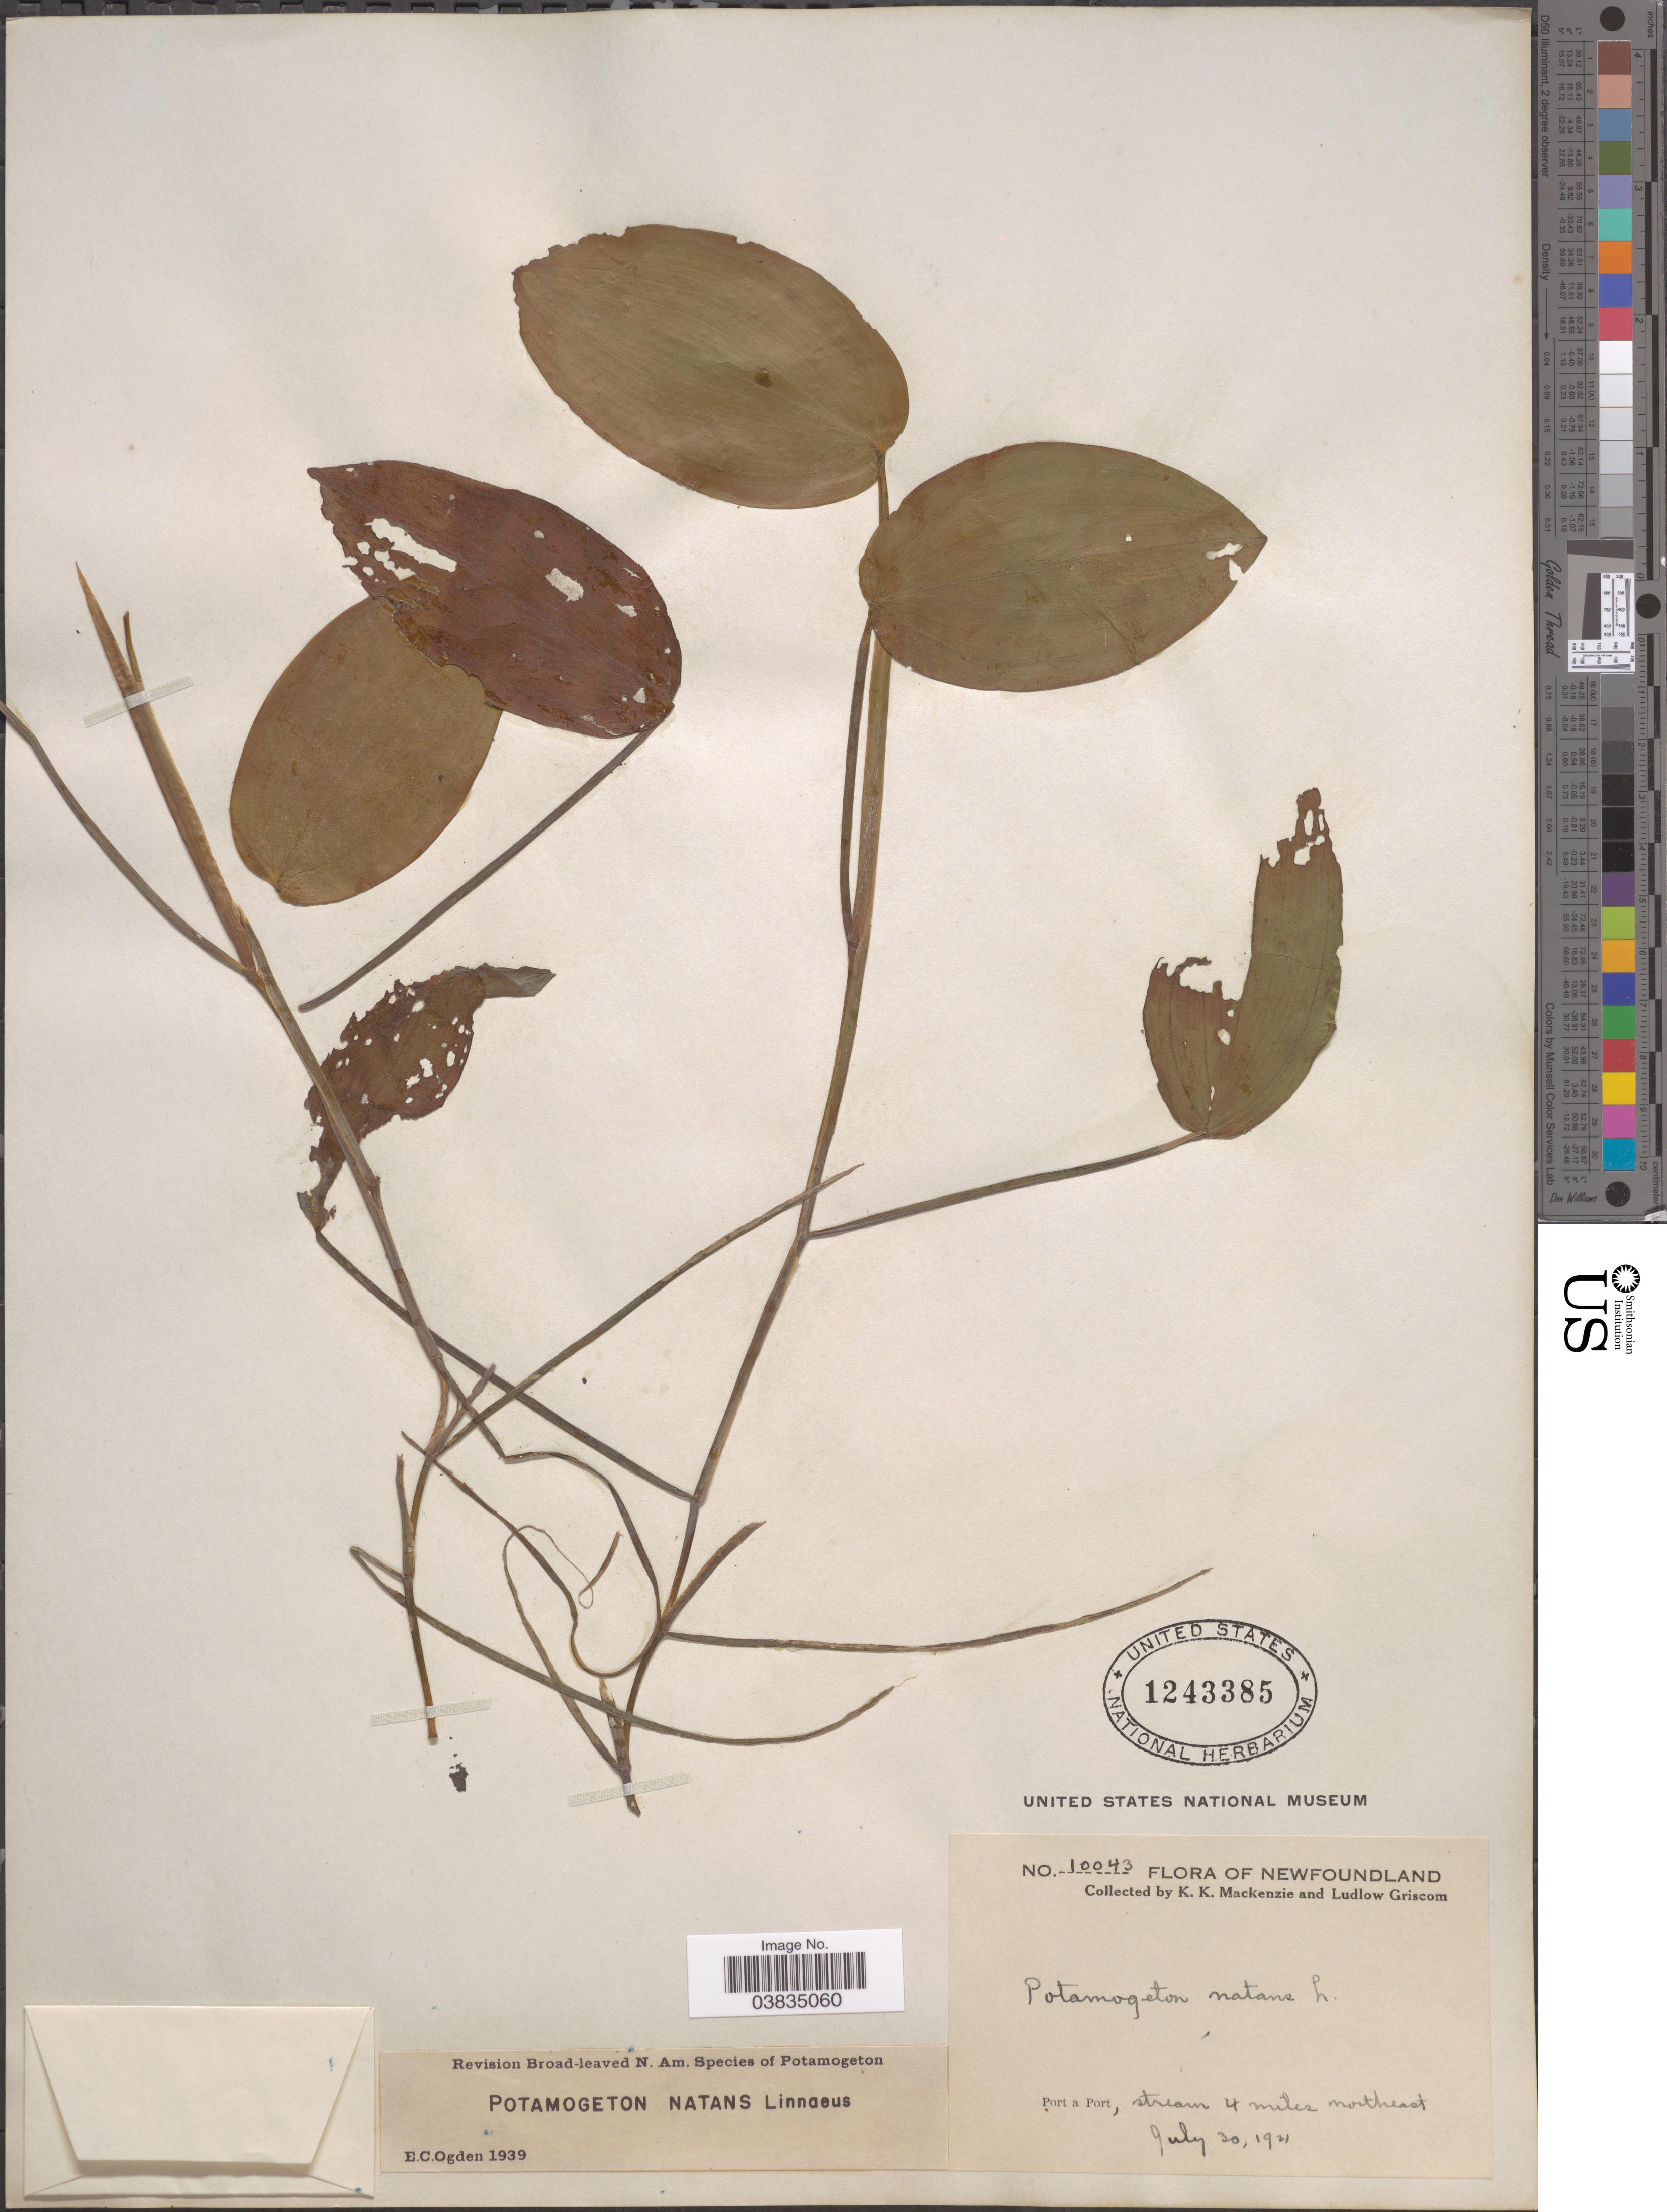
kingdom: Plantae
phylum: Tracheophyta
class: Liliopsida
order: Alismatales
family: Potamogetonaceae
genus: Potamogeton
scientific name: Potamogeton natans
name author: L.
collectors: K. K. Mackenzie & L. Griscom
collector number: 10043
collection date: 1921-07-30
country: Canada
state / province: Newfoundland and Labrador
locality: Port a Port, stream 4 miles northeast.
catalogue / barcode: US 1243385